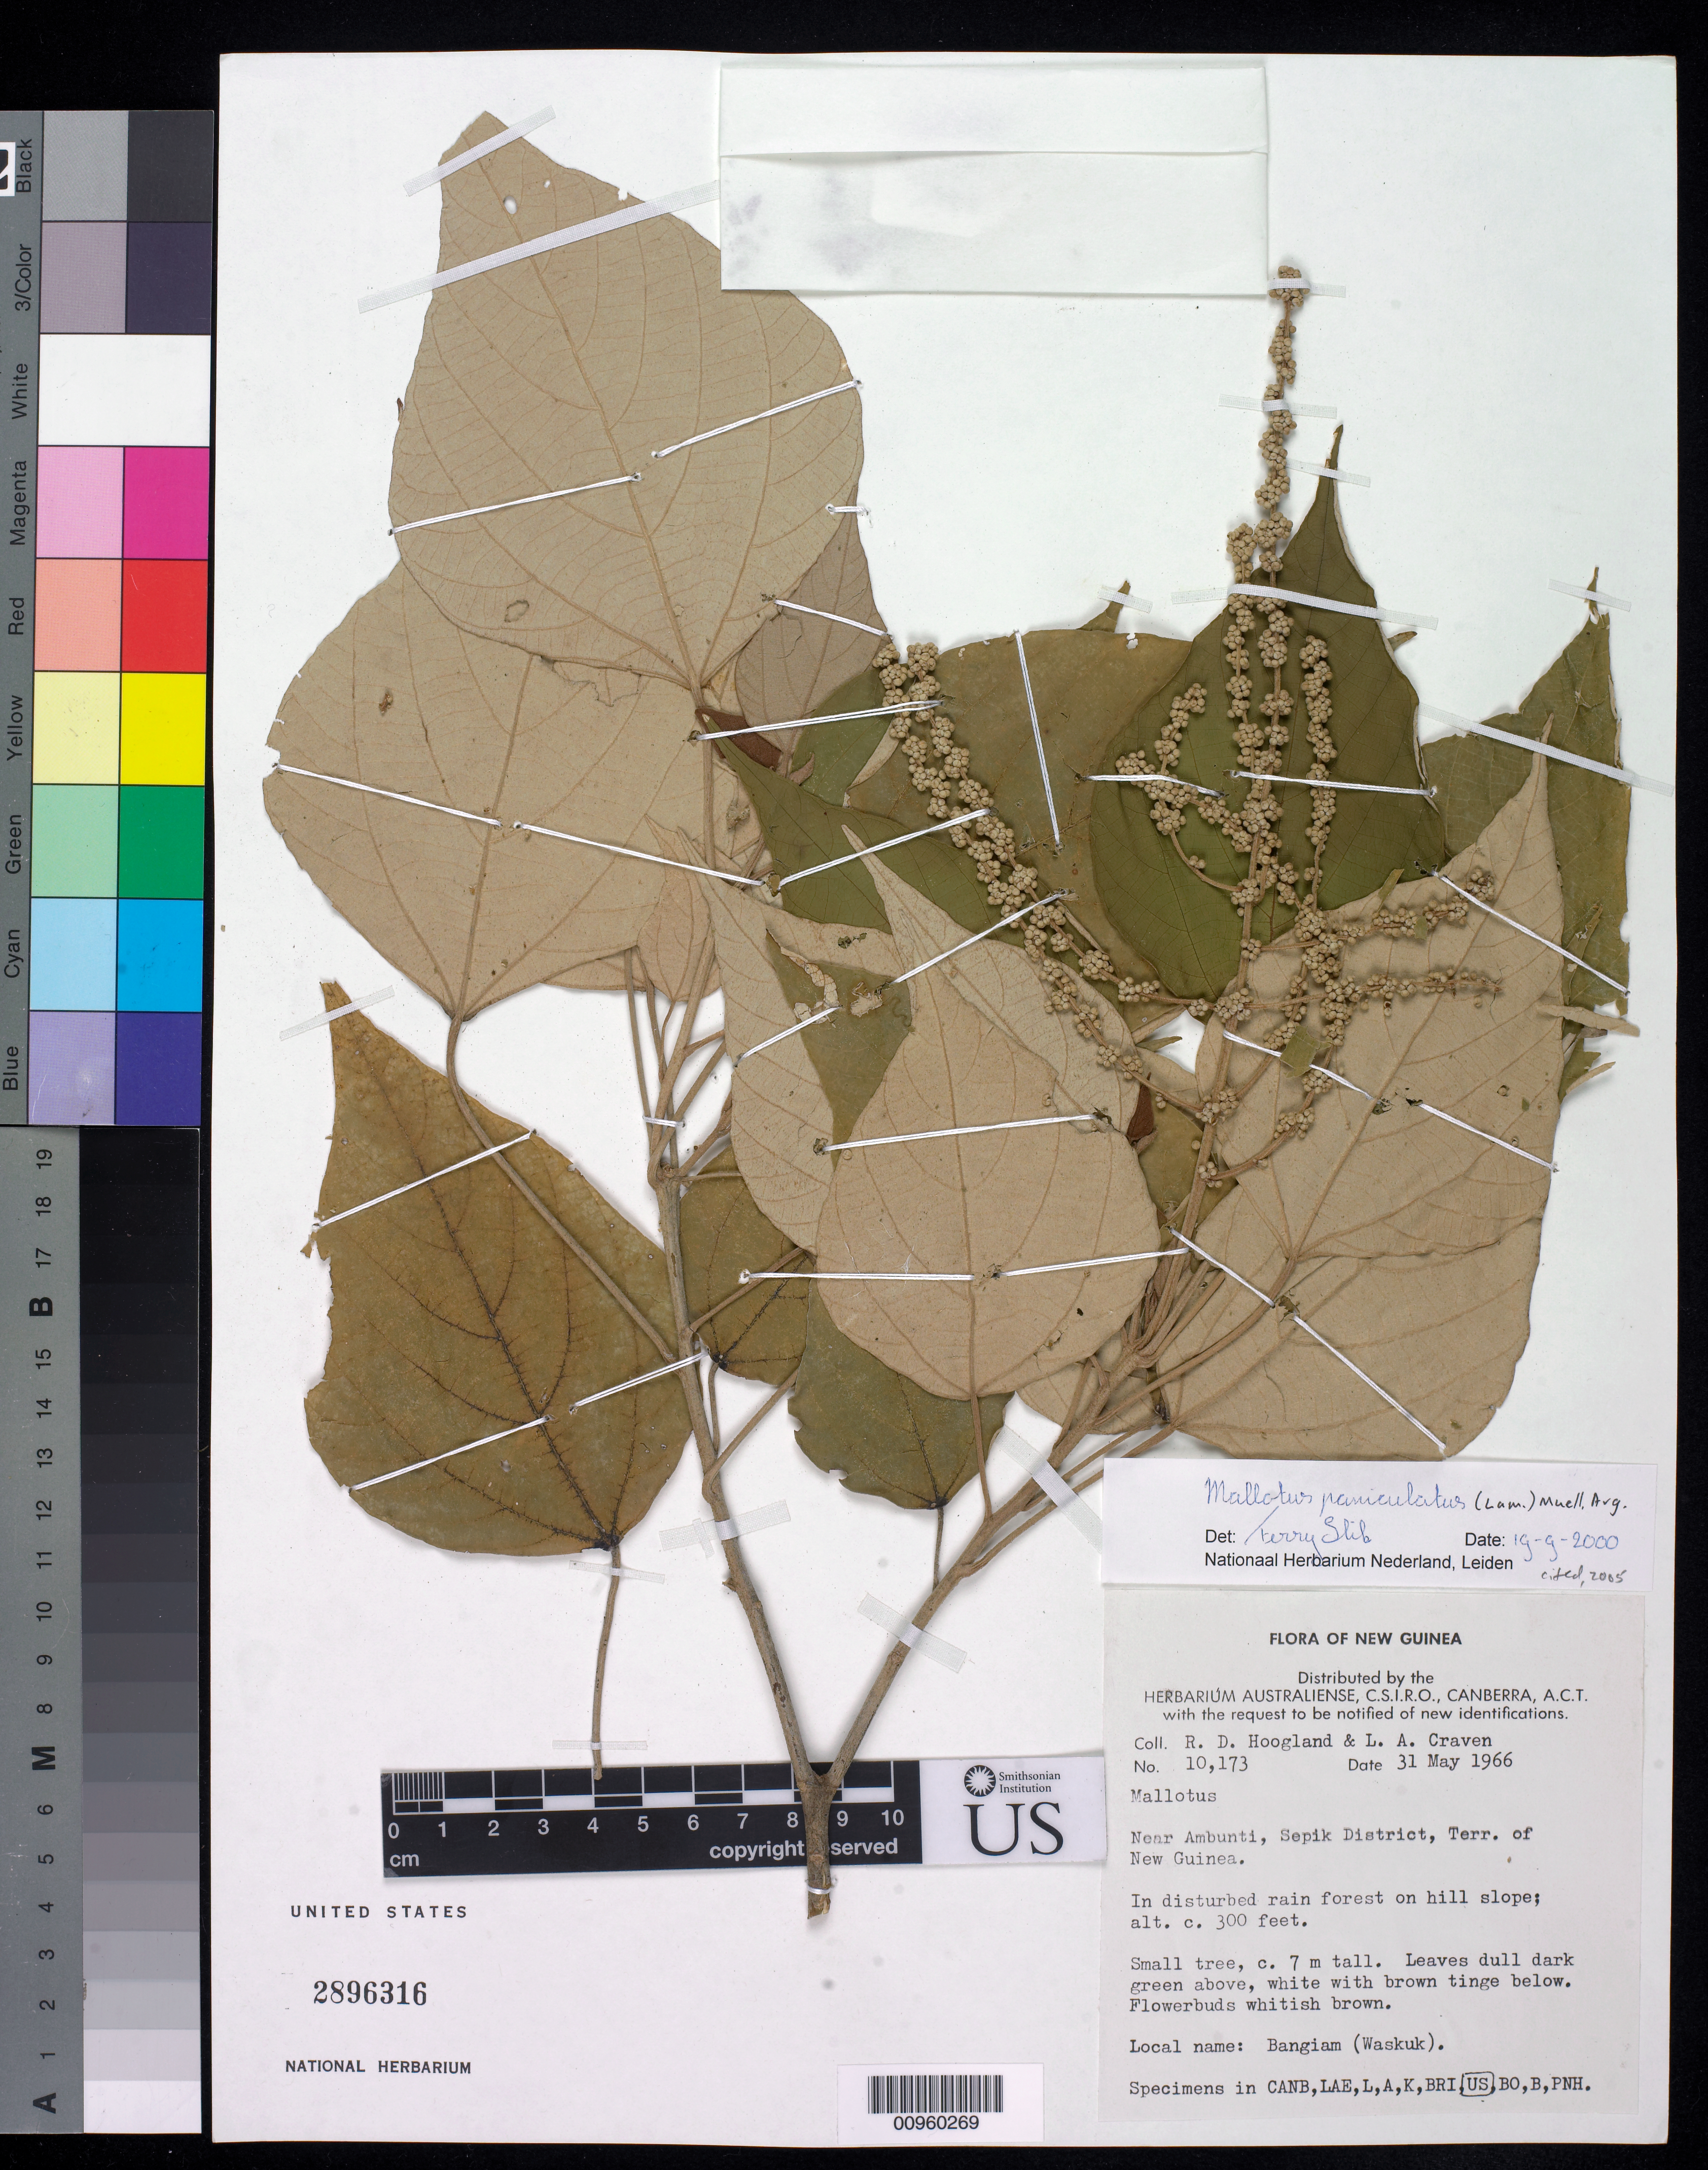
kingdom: Plantae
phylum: Tracheophyta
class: Magnoliopsida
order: Malpighiales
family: Euphorbiaceae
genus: Mallotus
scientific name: Mallotus paniculatus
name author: (Lam.) Müll. Arg.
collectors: R. D. Hoogland & L. A. Craven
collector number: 10173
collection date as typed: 31 May 1966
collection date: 1966-05-31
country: Papua New Guinea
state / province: East Sepik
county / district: Ambunti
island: New Guinea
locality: Sepik District, near Ambunti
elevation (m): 91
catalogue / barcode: US 2896316